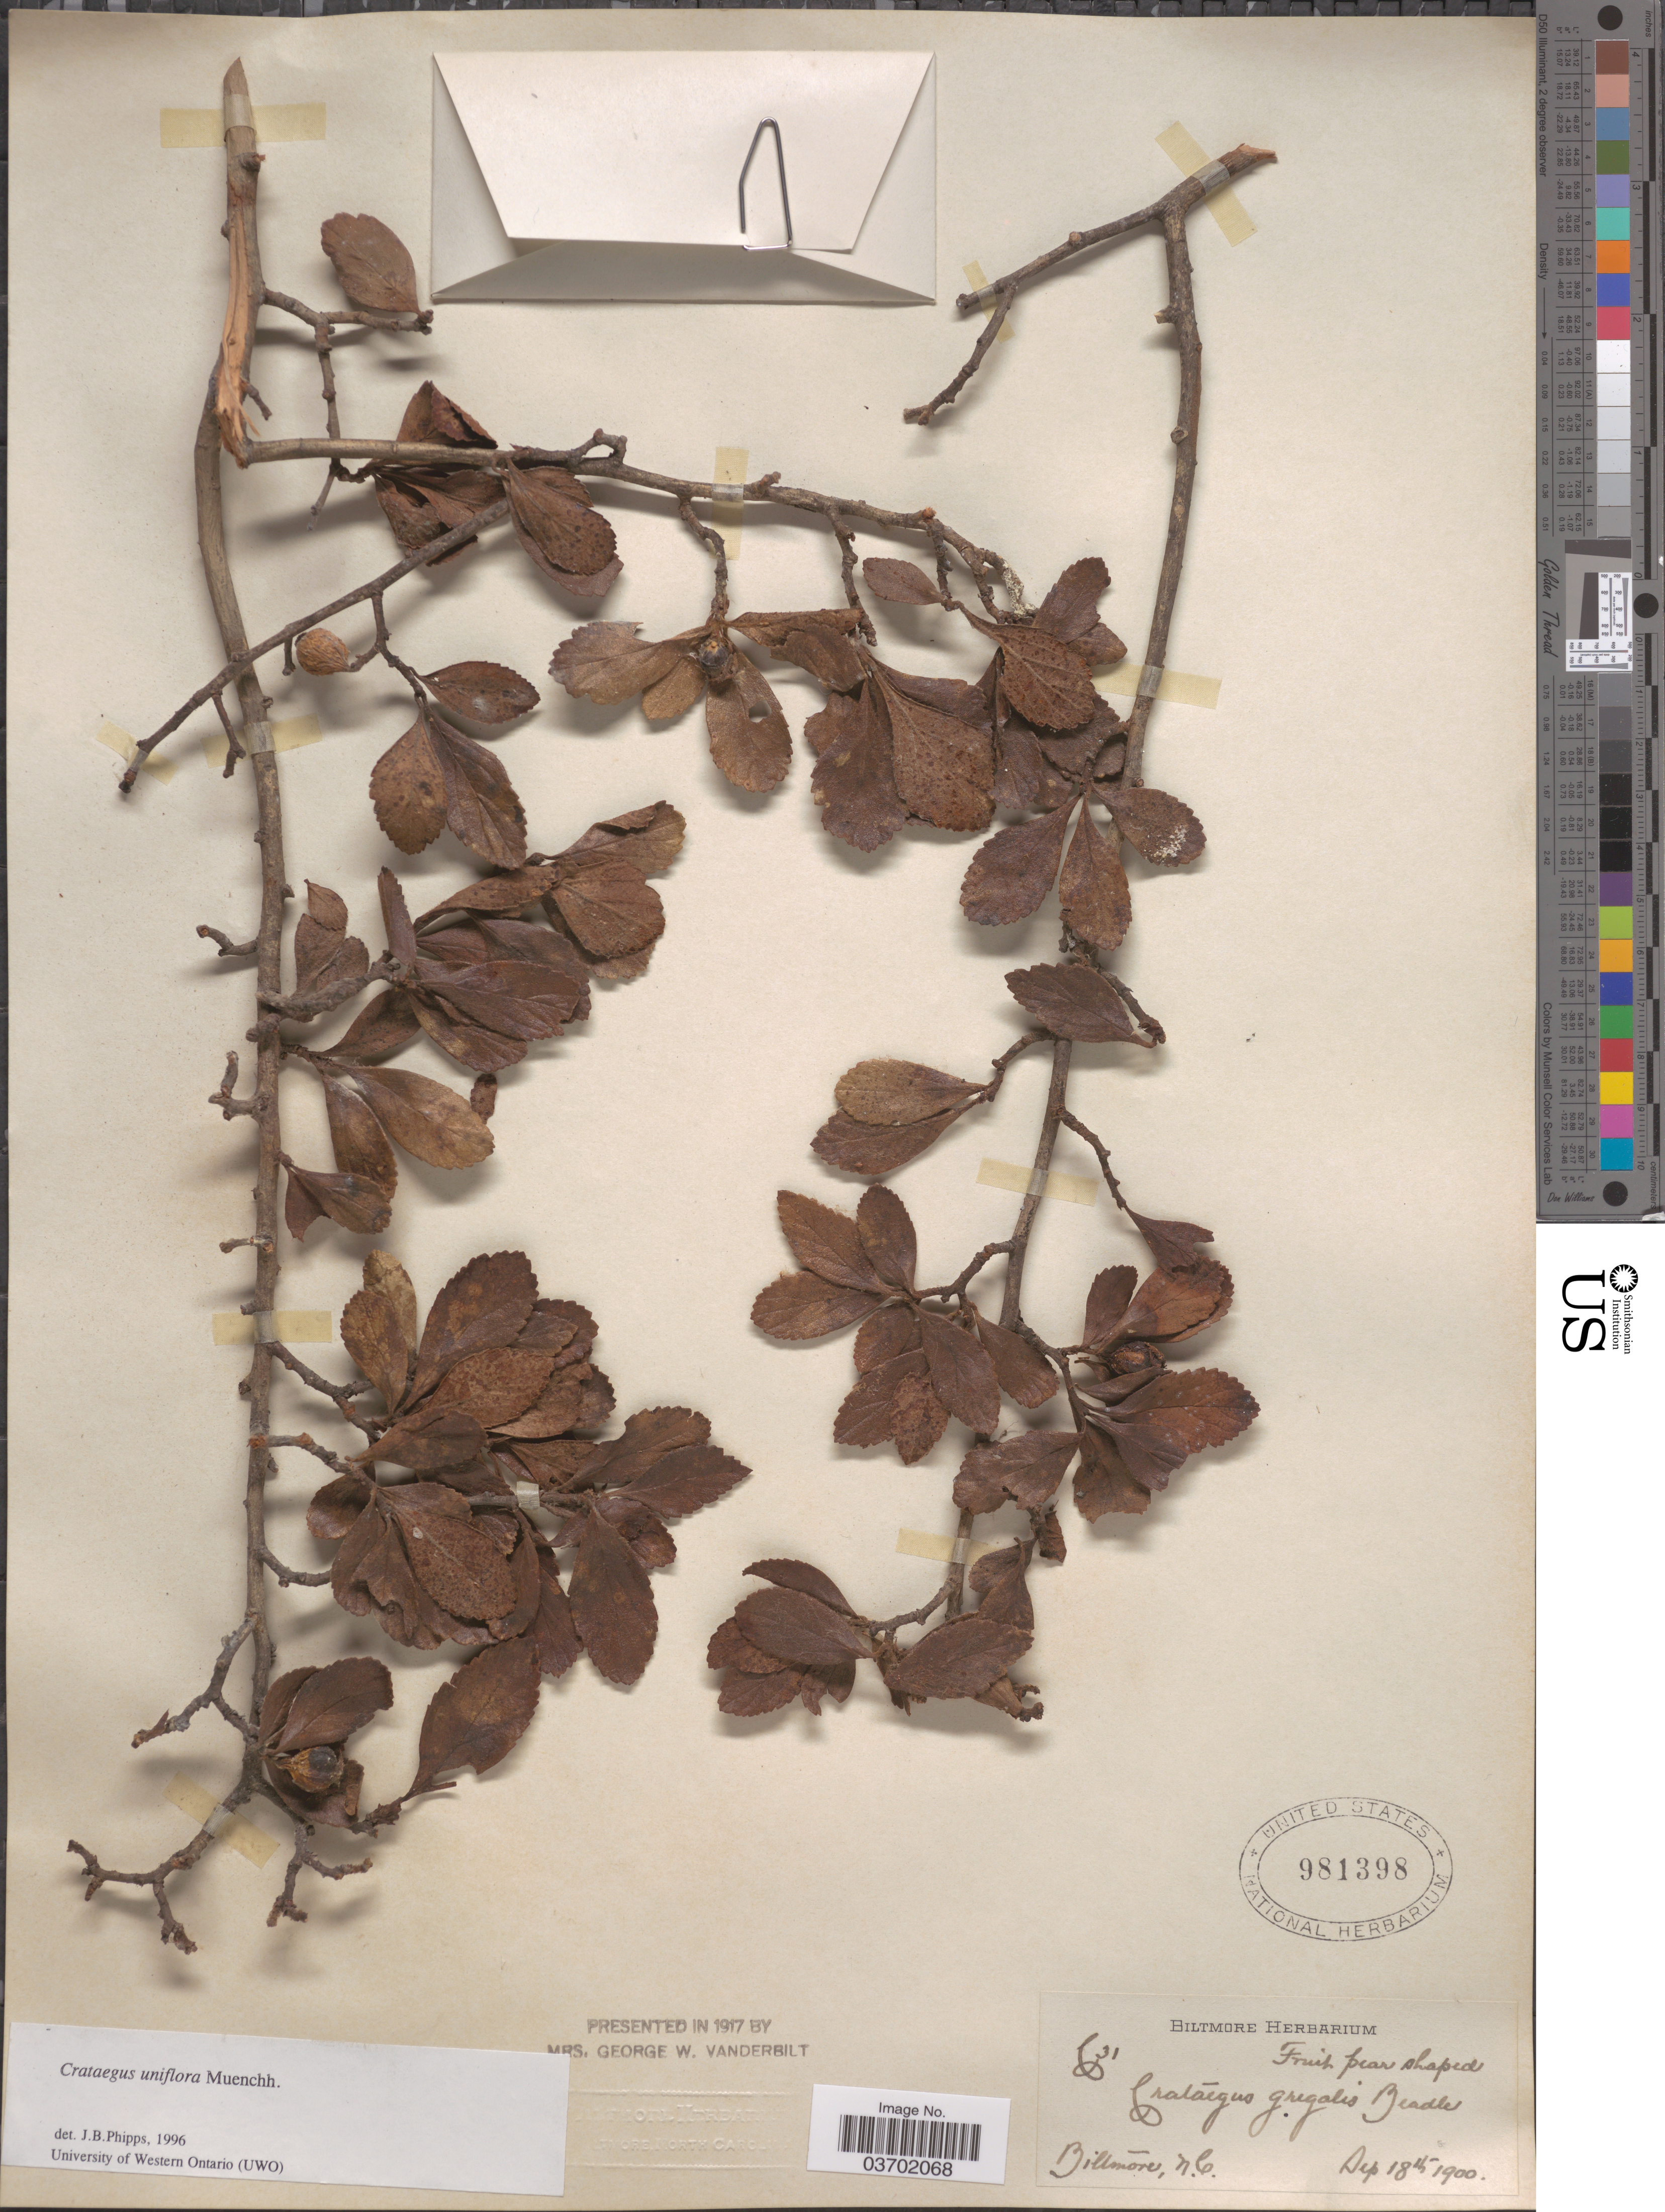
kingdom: Plantae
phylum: Tracheophyta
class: Magnoliopsida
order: Rosales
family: Rosaceae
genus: Crataegus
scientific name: Crataegus uniflora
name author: Münchh.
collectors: ex herb. Biltmore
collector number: C31*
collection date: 1900-09-18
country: United States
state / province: North Carolina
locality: Biltmore.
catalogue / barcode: US 981398